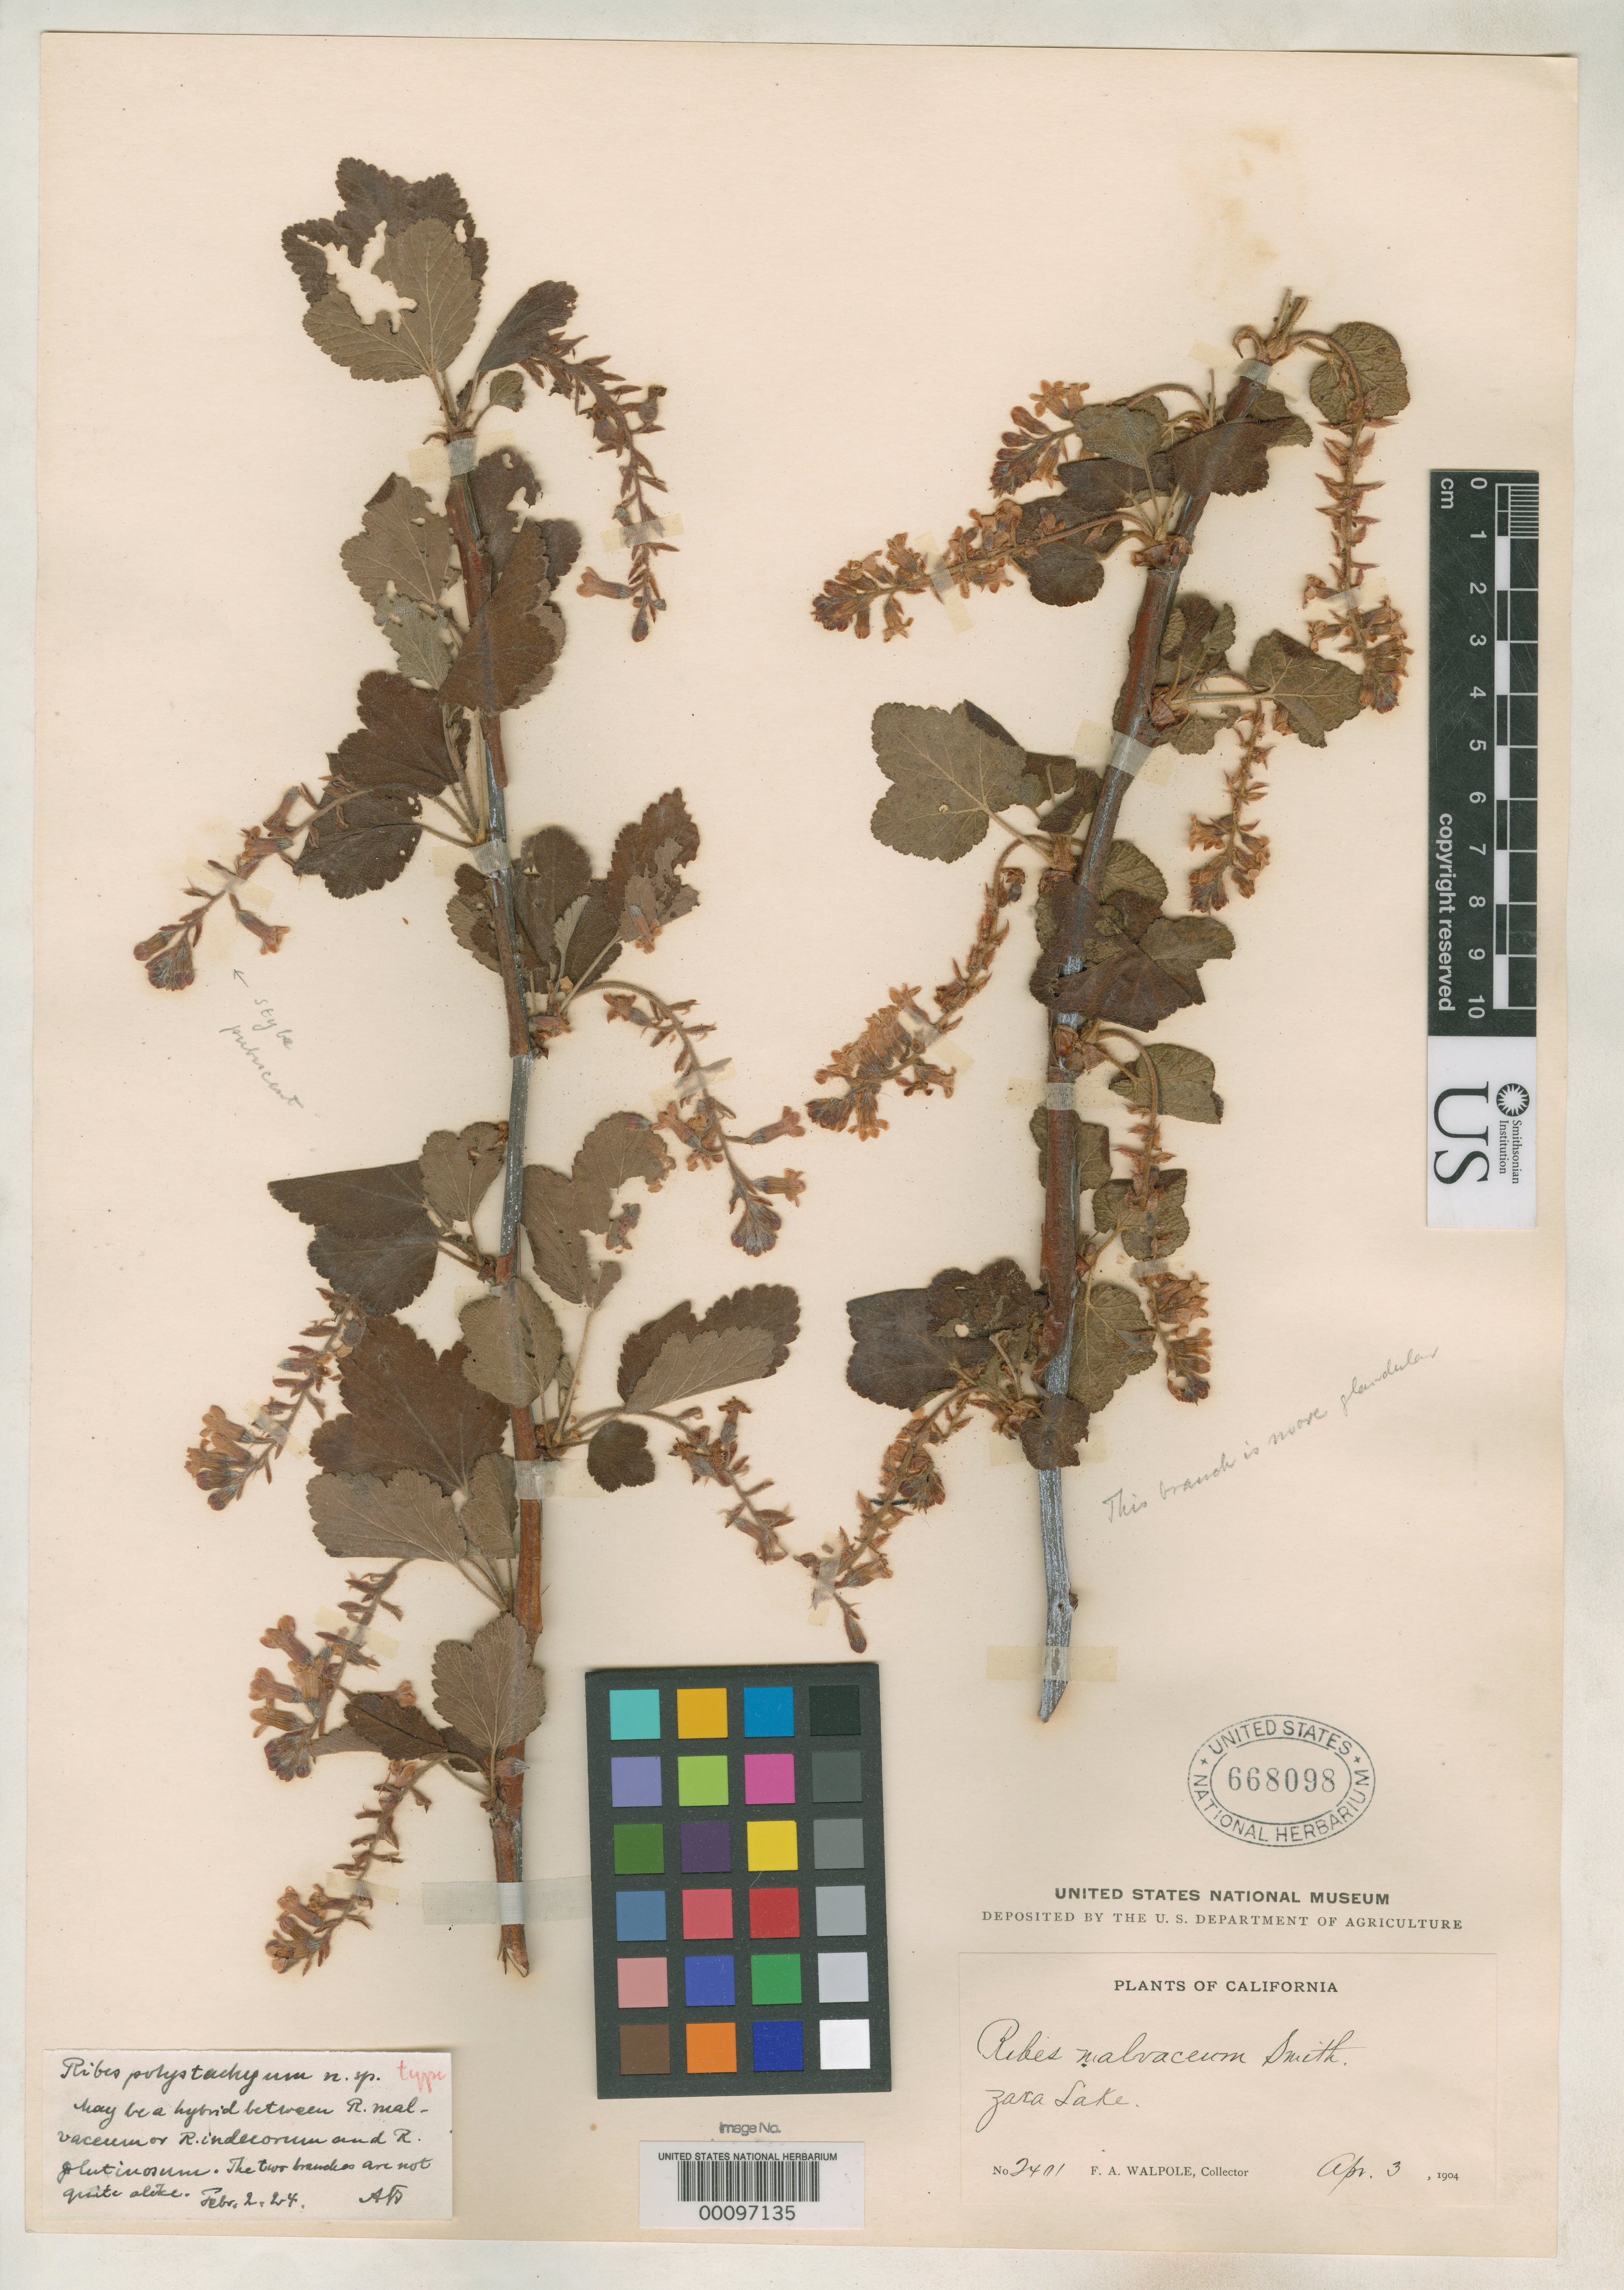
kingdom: Plantae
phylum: Tracheophyta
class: Magnoliopsida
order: Saxifragales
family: Grossulariaceae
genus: Ribes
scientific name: Ribes polystachyum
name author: A. Berger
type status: Type Collection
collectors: F. Walpole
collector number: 2401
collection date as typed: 03 Apr 1904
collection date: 1904-04-03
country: United States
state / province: California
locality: Zaca Lake.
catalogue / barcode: US 668098